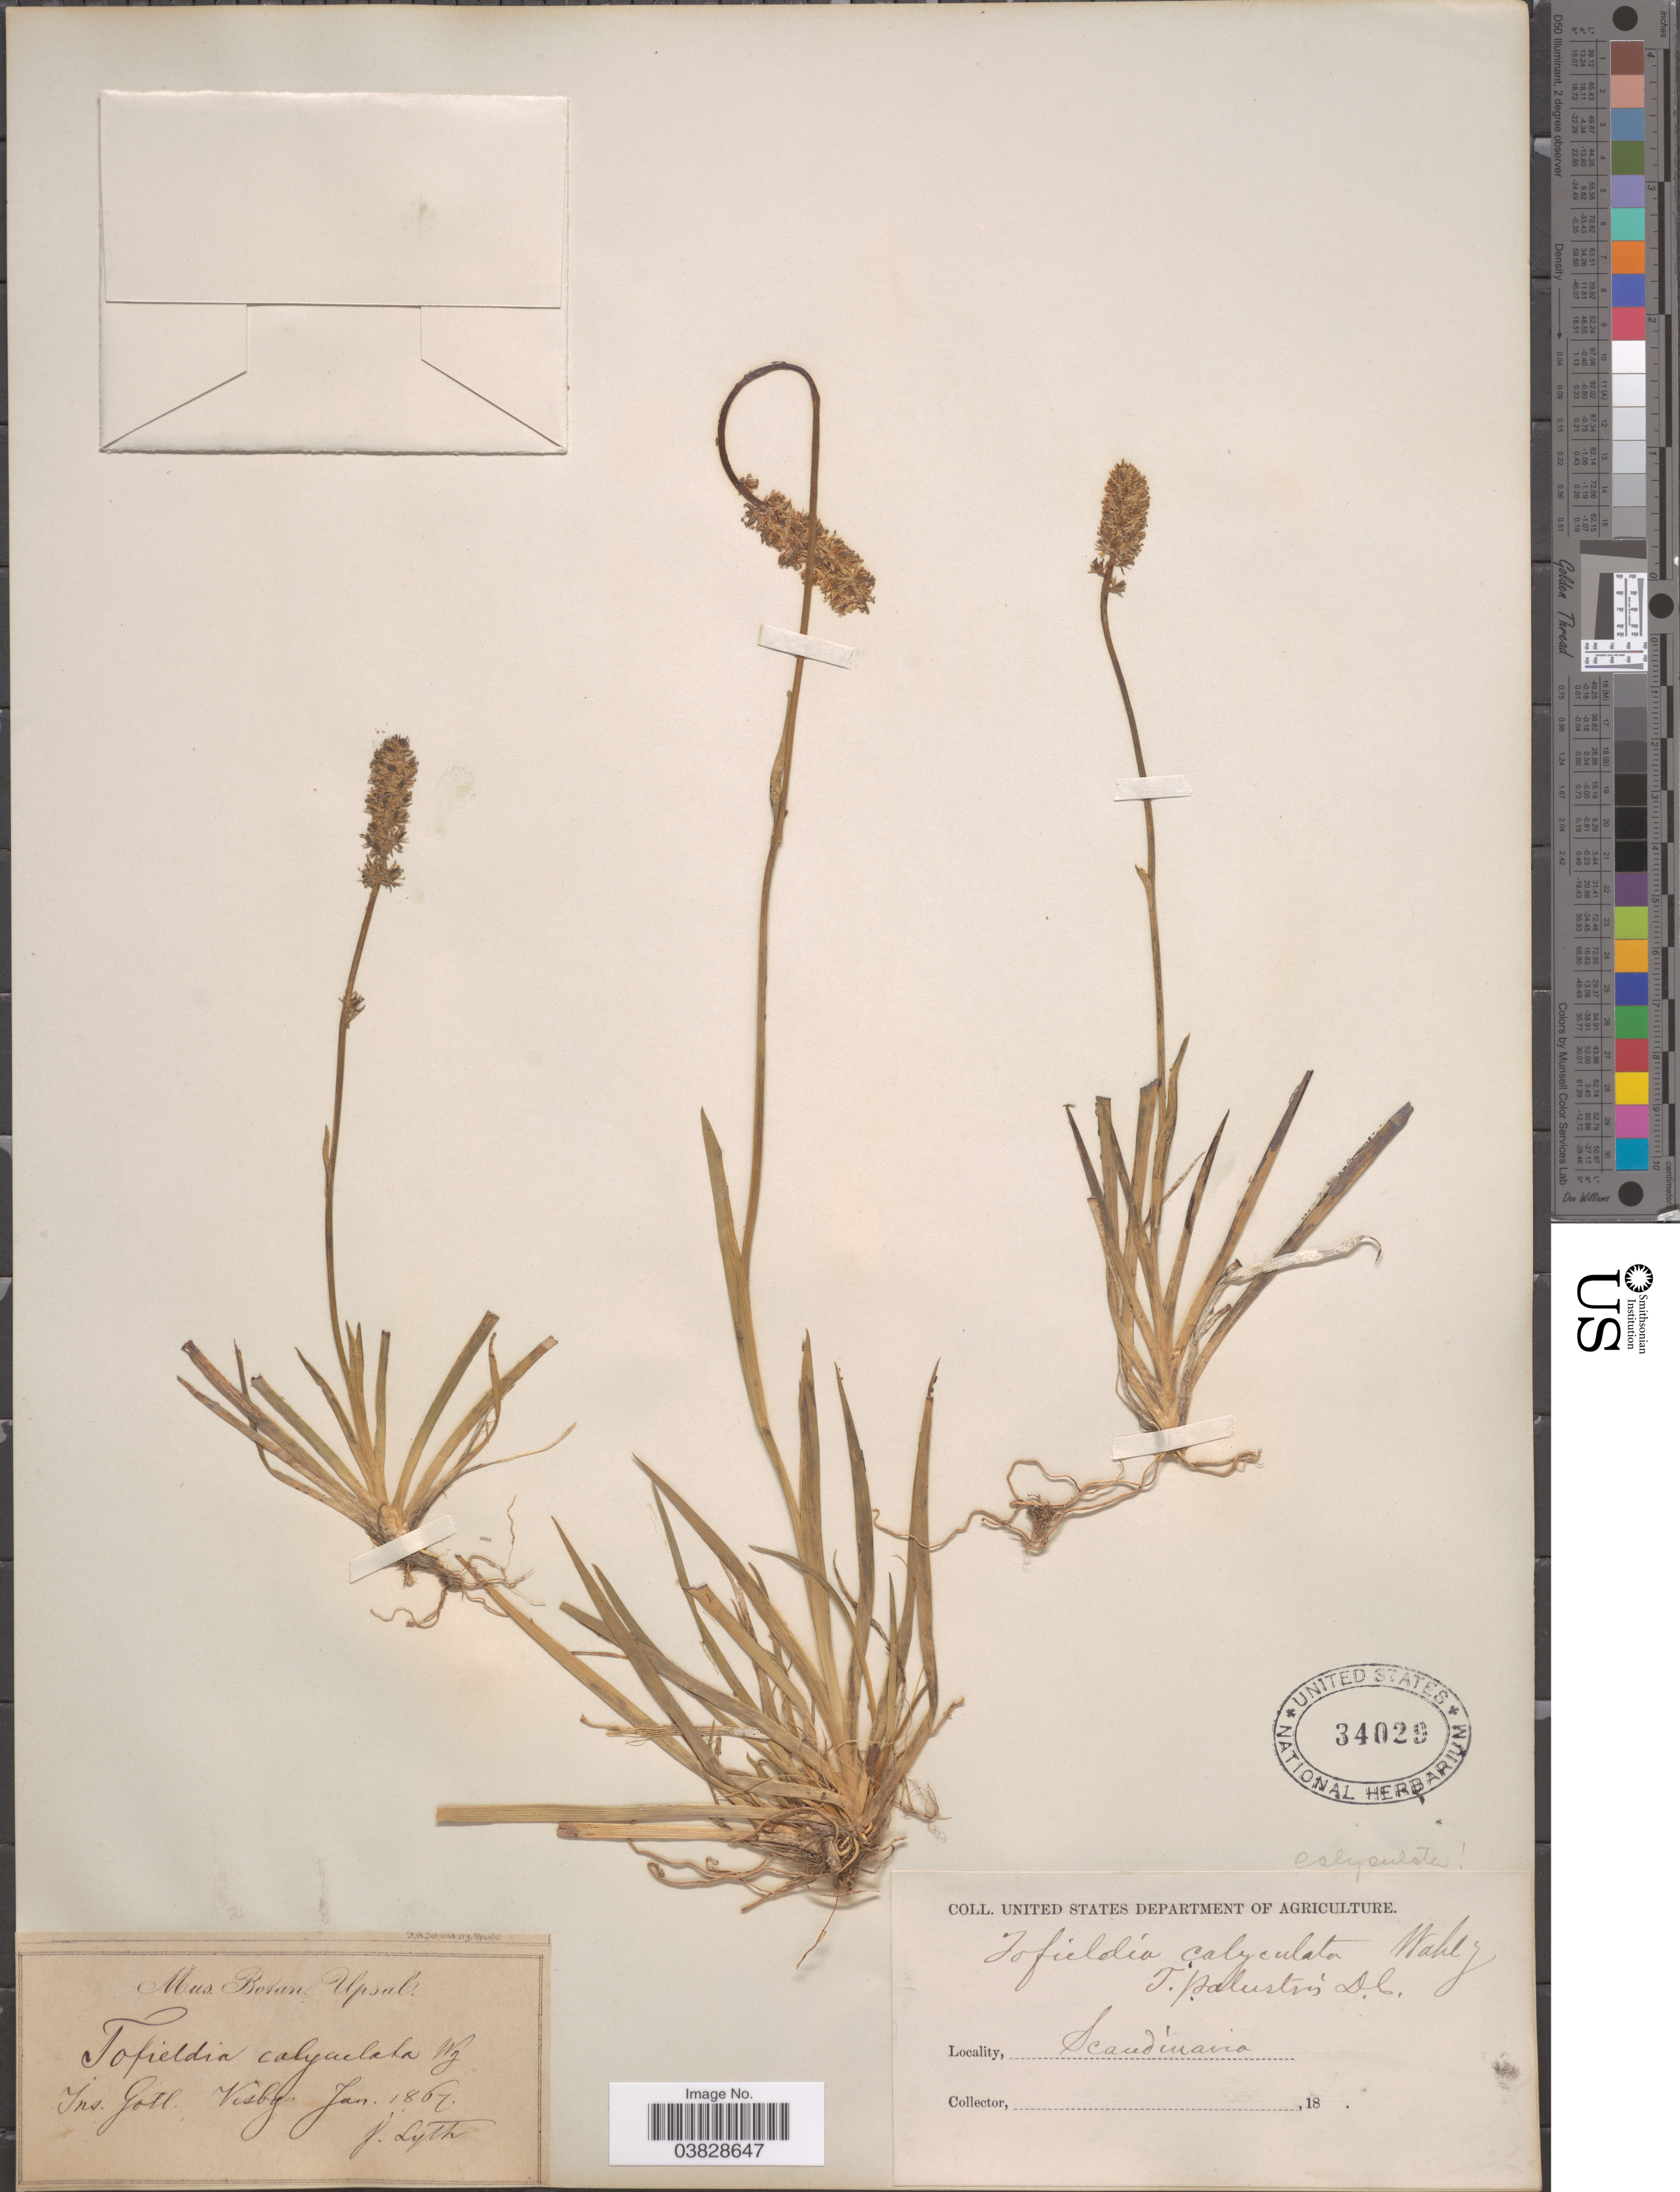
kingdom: Plantae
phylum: Tracheophyta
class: Liliopsida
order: Alismatales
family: Tofieldiaceae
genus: Tofieldia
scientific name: Tofieldia calyculata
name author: (L.) Wahlenb.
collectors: J. Lyth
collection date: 1867-01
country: Sweden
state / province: Gotland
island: Gotland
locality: Ins. Gotl. Visby. Scandinavia.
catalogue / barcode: US 34029